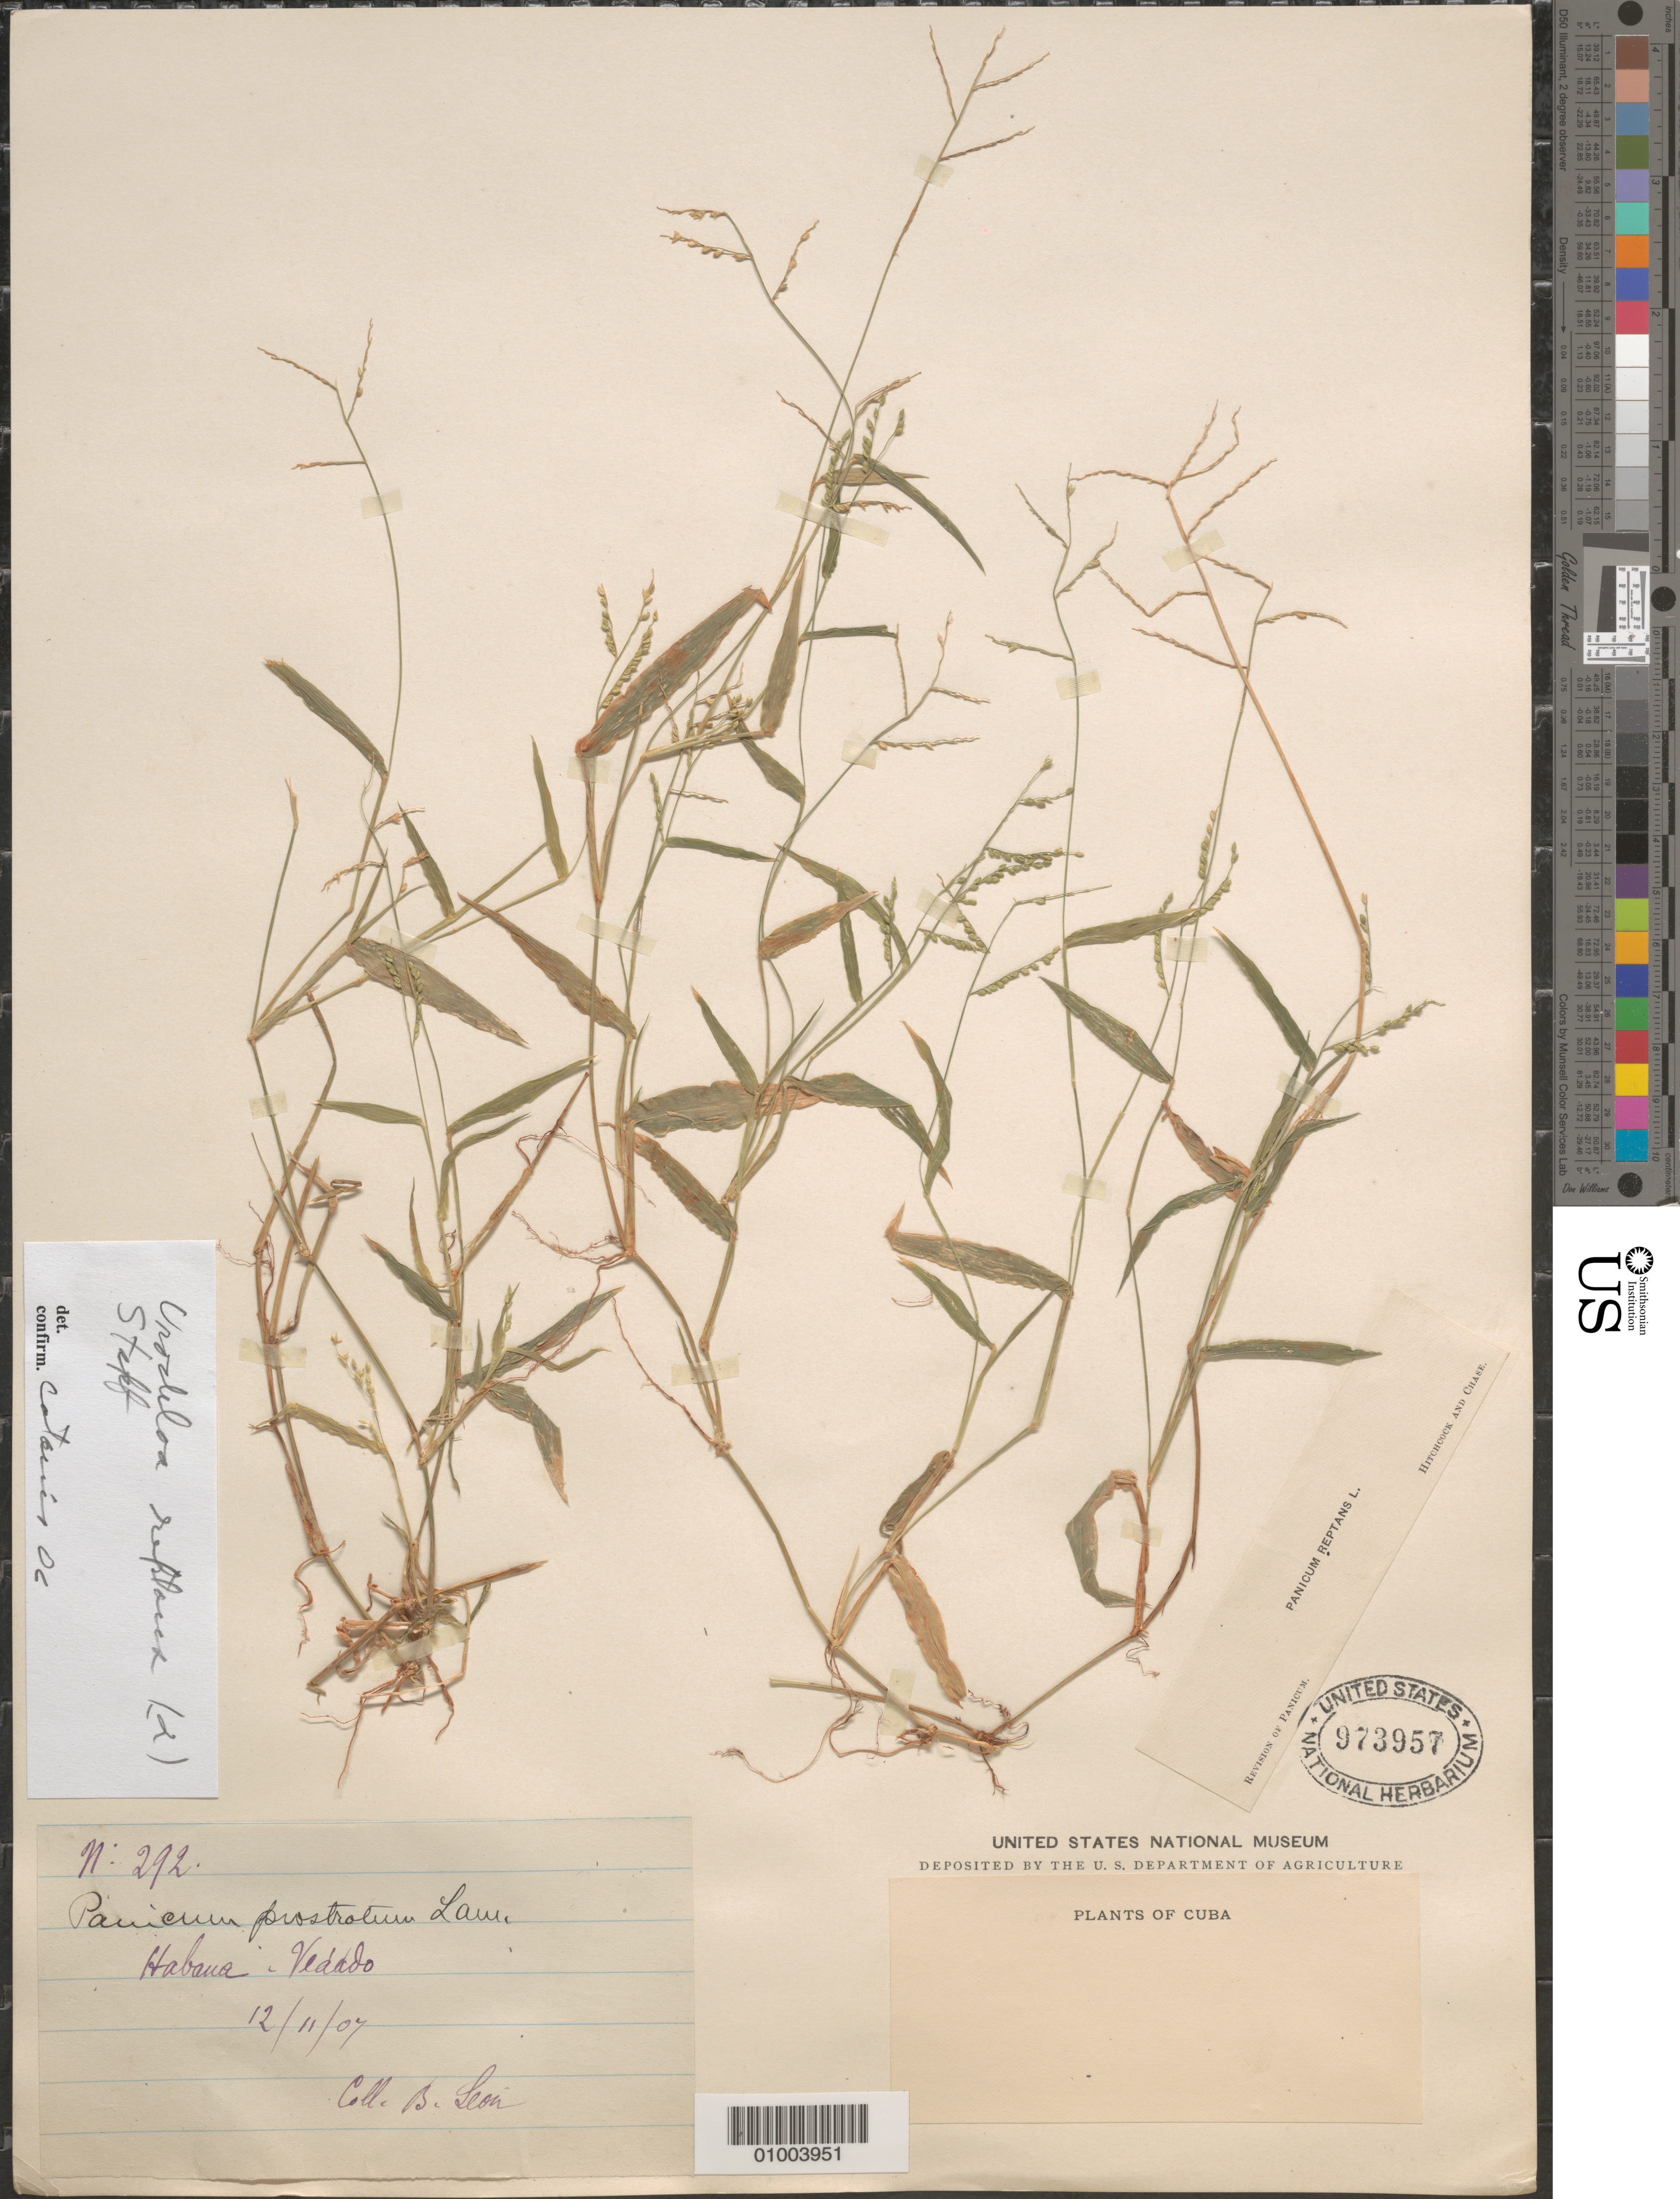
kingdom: Plantae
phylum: Tracheophyta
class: Liliopsida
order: Poales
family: Poaceae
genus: Urochloa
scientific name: Urochloa reptans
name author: (L.) Stapf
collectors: Bro. León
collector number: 292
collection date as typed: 12 Nov 1907 or 11 Dec 1907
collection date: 1907-11-12 or 1907-12-11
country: Cuba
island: Cuba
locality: Habana-Vedado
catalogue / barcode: US 973957